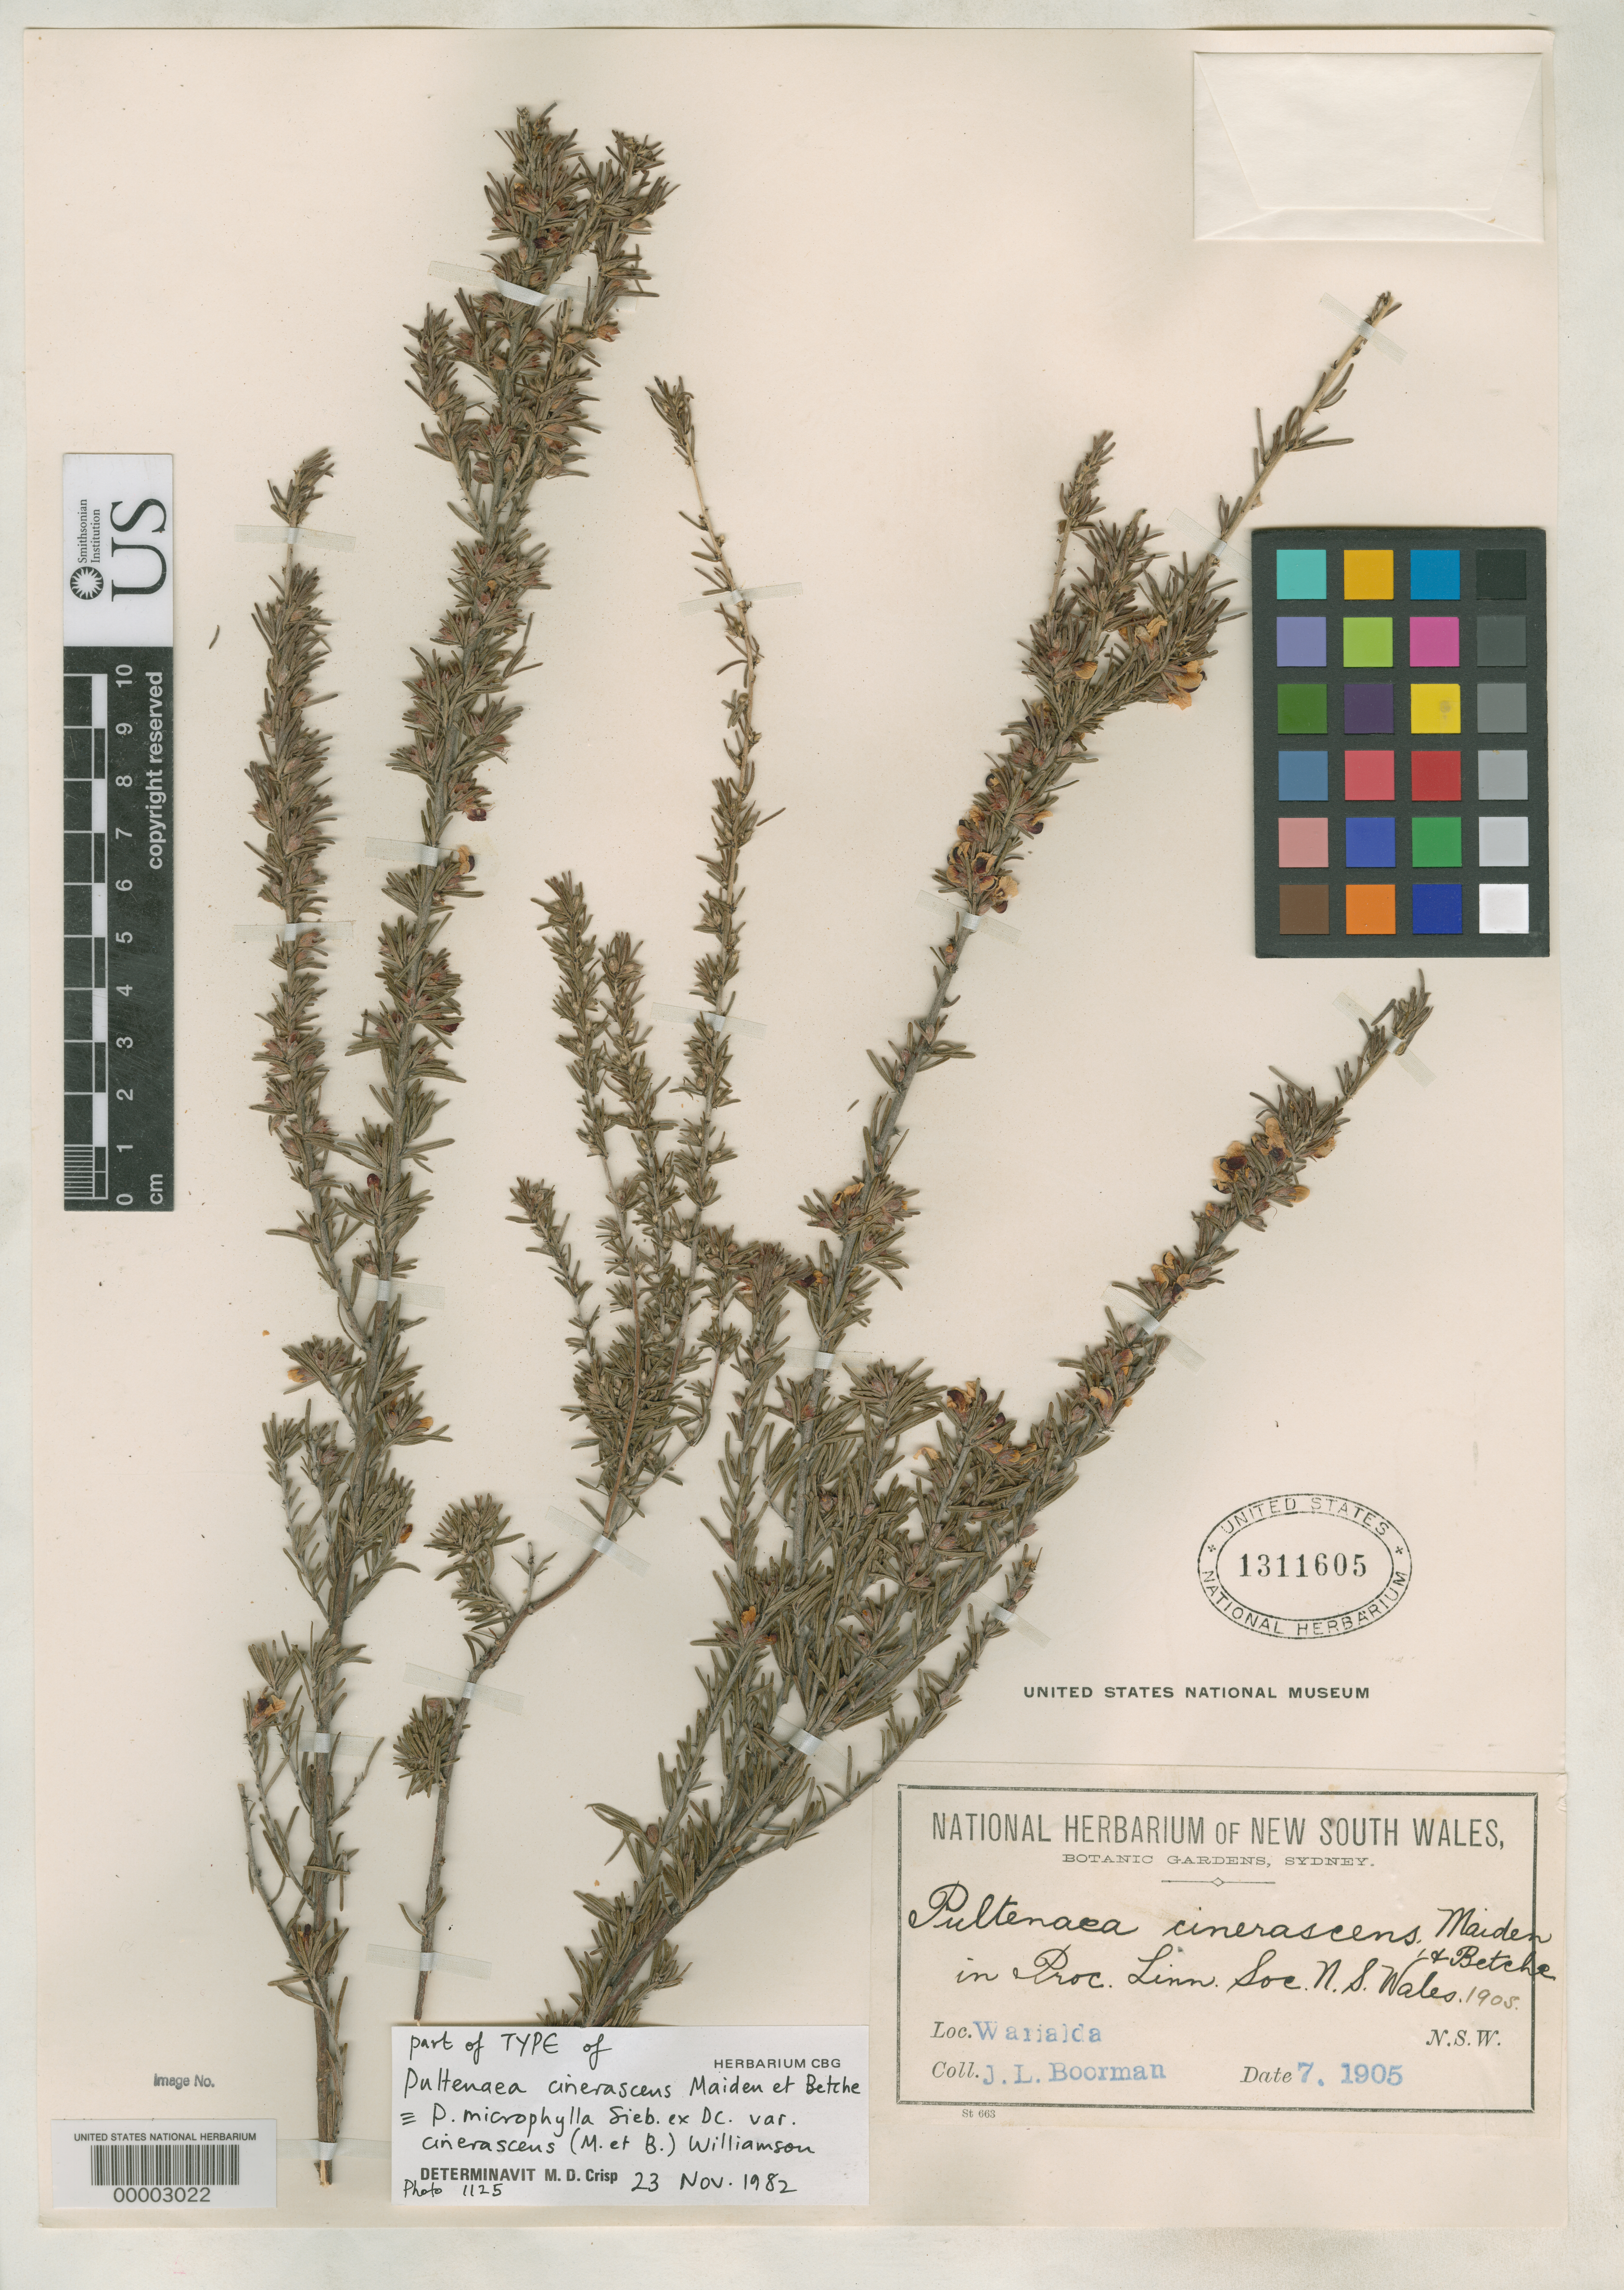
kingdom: Plantae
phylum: Tracheophyta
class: Magnoliopsida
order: Fabales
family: Fabaceae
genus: Pultenaea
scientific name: Pultenaea cinerascens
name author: Maiden & Betche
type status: Isotype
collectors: J. Boorman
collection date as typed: Jul 1905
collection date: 1905-07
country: Australia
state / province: New South Wales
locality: Warialda.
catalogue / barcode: US 1311605